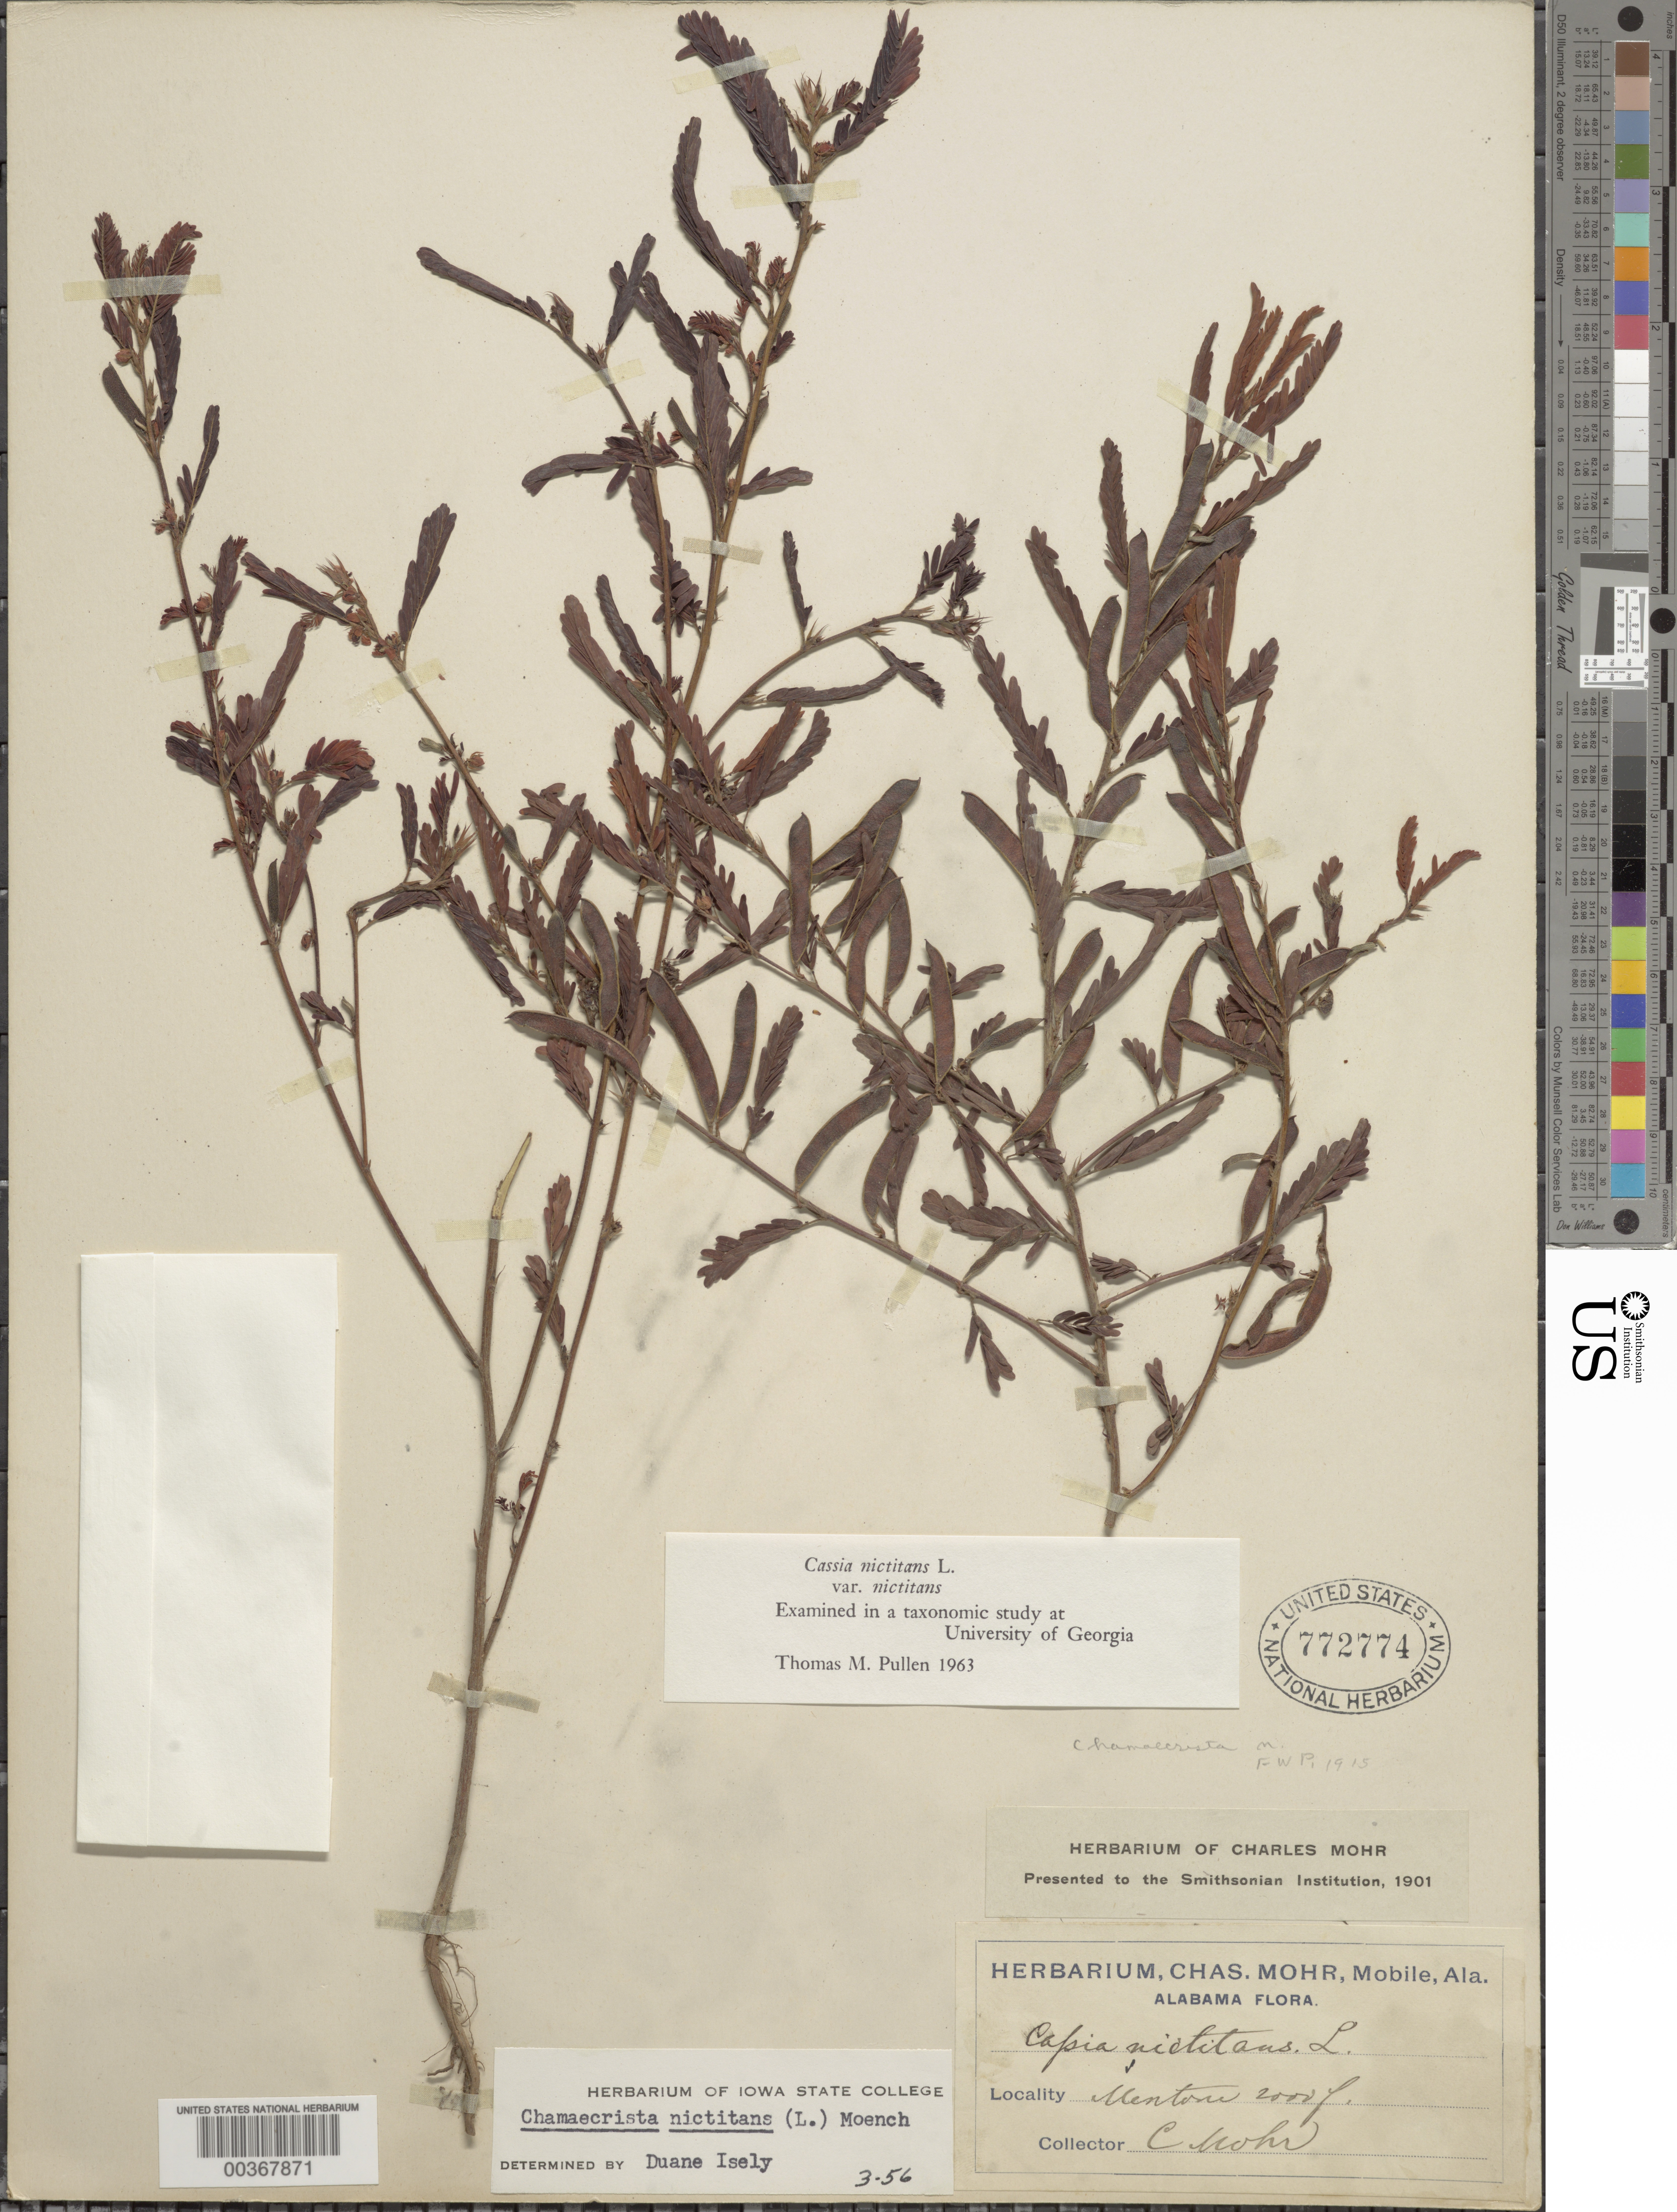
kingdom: Plantae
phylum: Tracheophyta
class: Magnoliopsida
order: Fabales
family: Fabaceae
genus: Chamaecrista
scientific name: Chamaecrista nictitans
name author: (L.) Moench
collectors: C. T. Mohr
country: United States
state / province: Alabama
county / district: Dekalb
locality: Mentone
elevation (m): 610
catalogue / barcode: US 772774